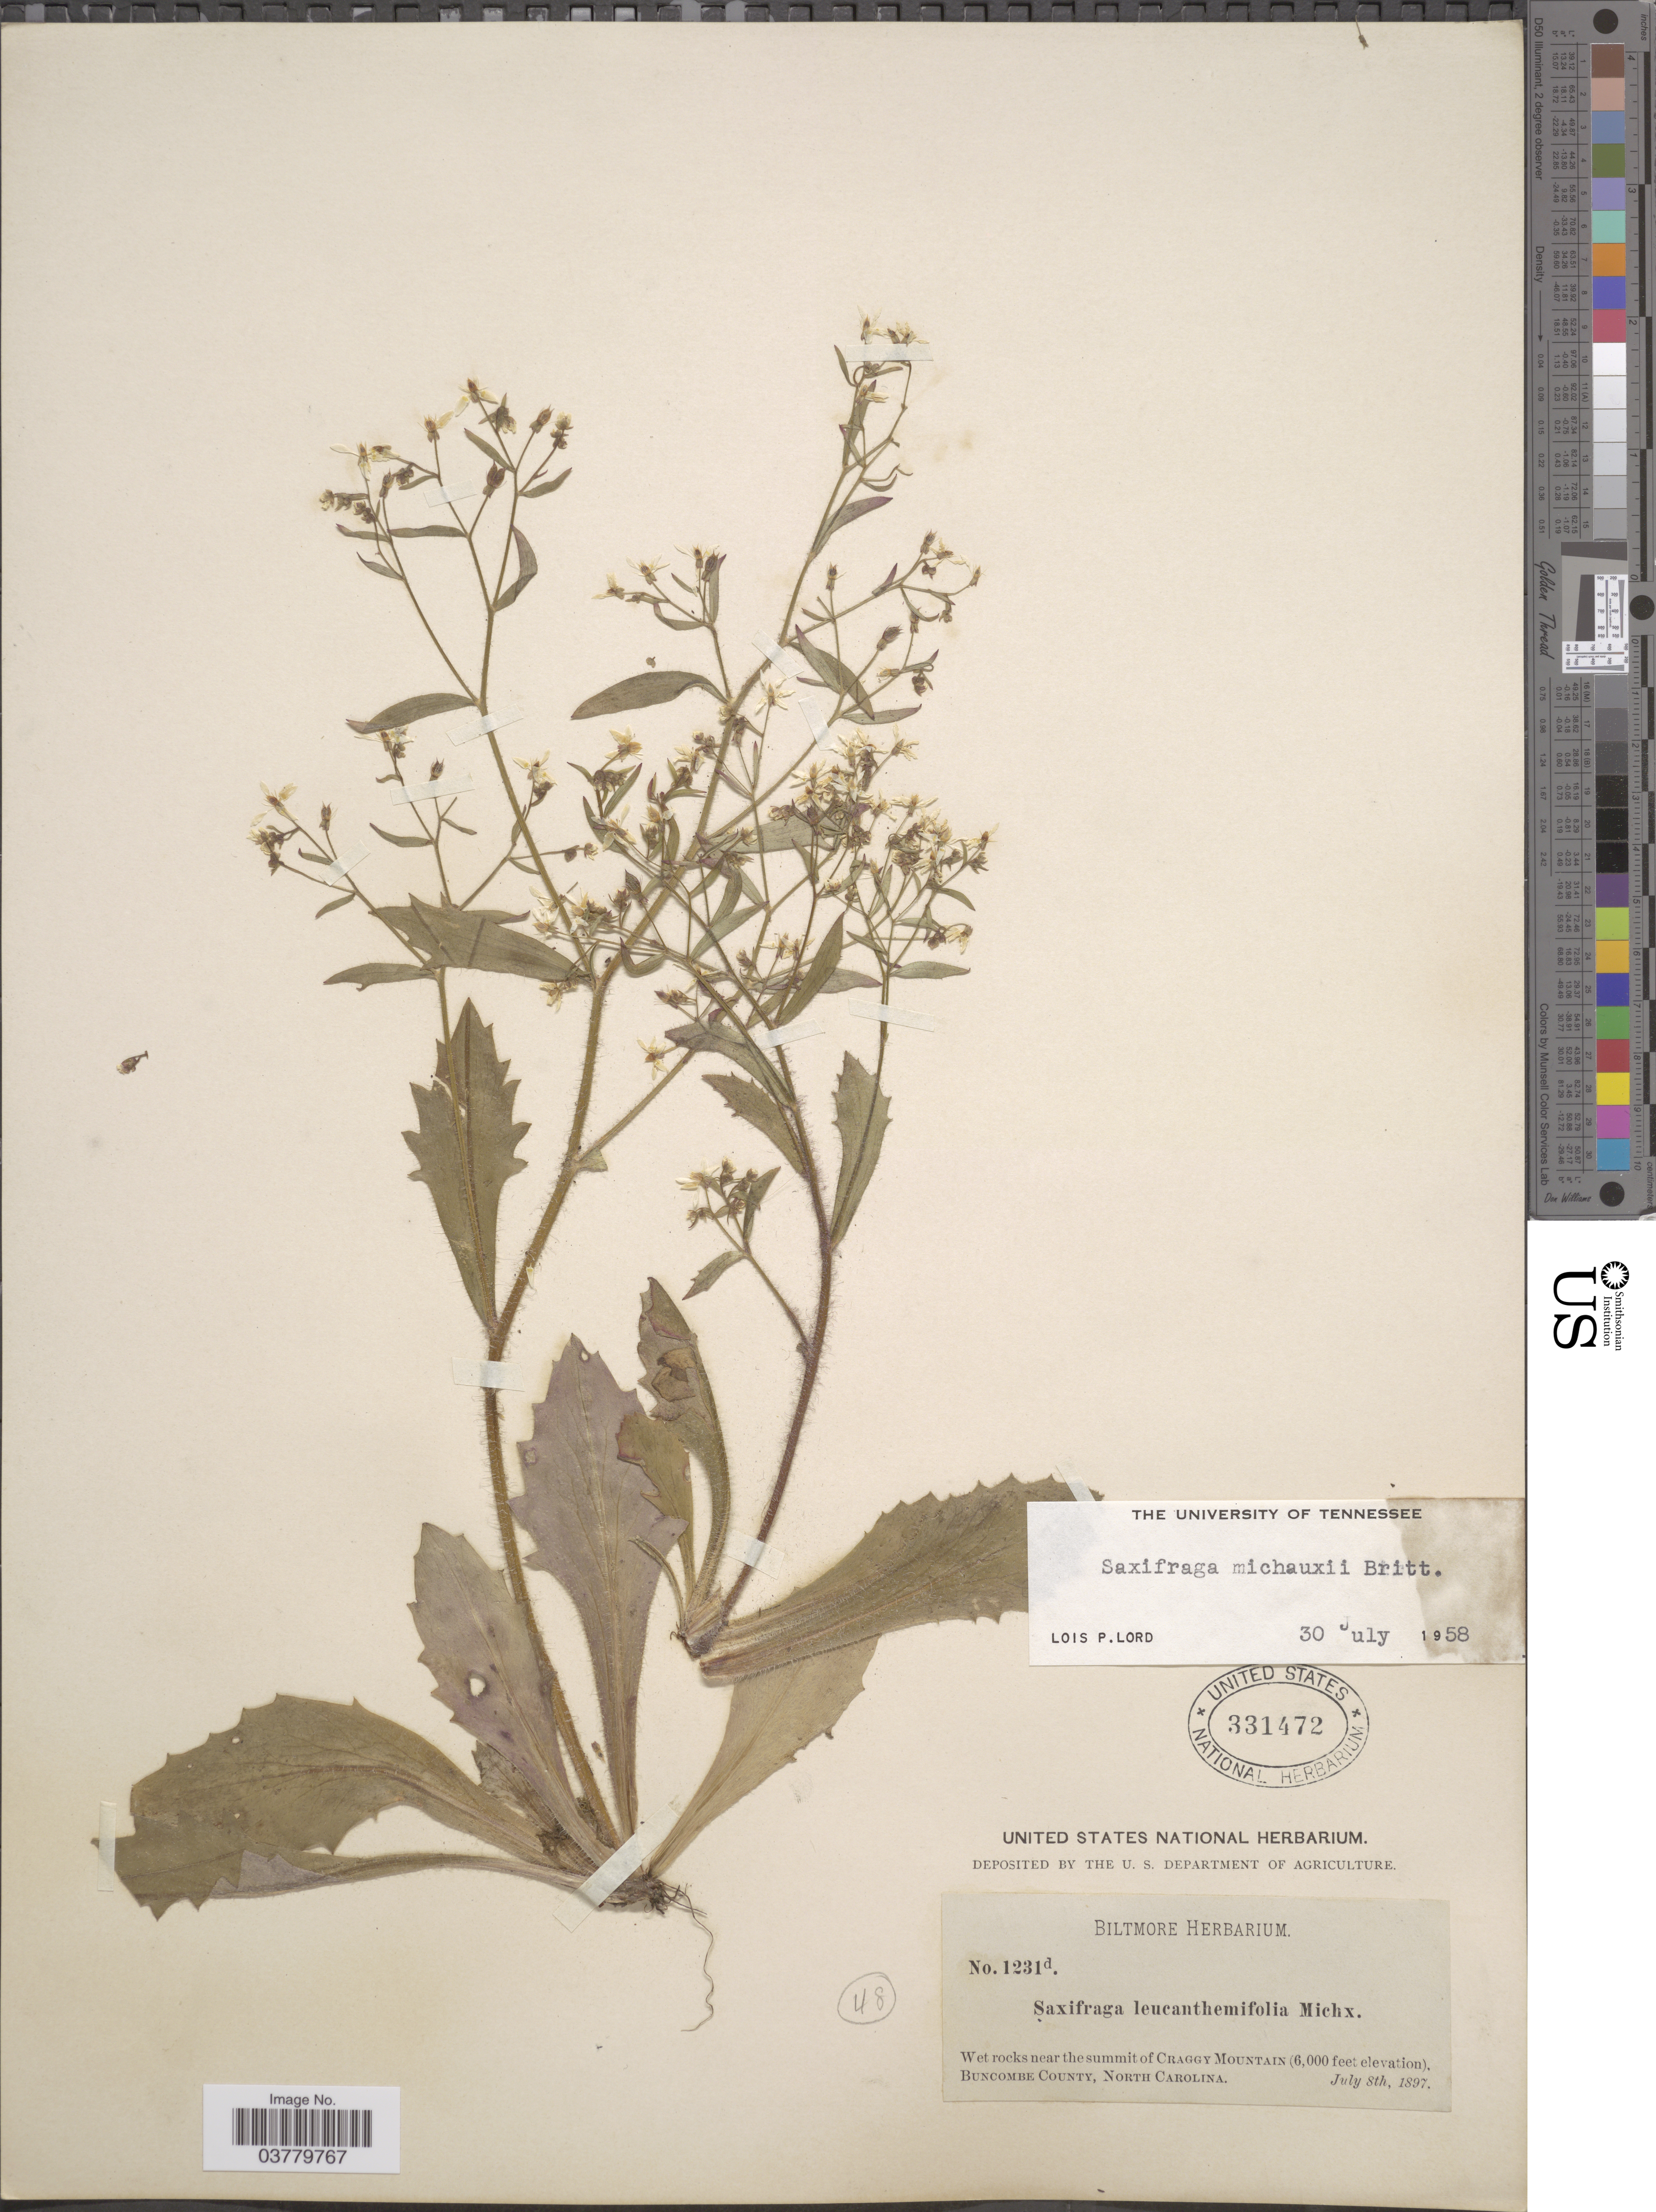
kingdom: Plantae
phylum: Tracheophyta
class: Magnoliopsida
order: Saxifragales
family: Saxifragaceae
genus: Micranthes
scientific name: Micranthes petiolaris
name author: (Raf.) Bush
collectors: ex herb. Biltmore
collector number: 1231d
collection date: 1897-07-08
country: United States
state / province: North Carolina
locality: Wet rocks near the summit of Craggy Mountain. Buncombe County.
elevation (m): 1829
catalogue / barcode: US 331472